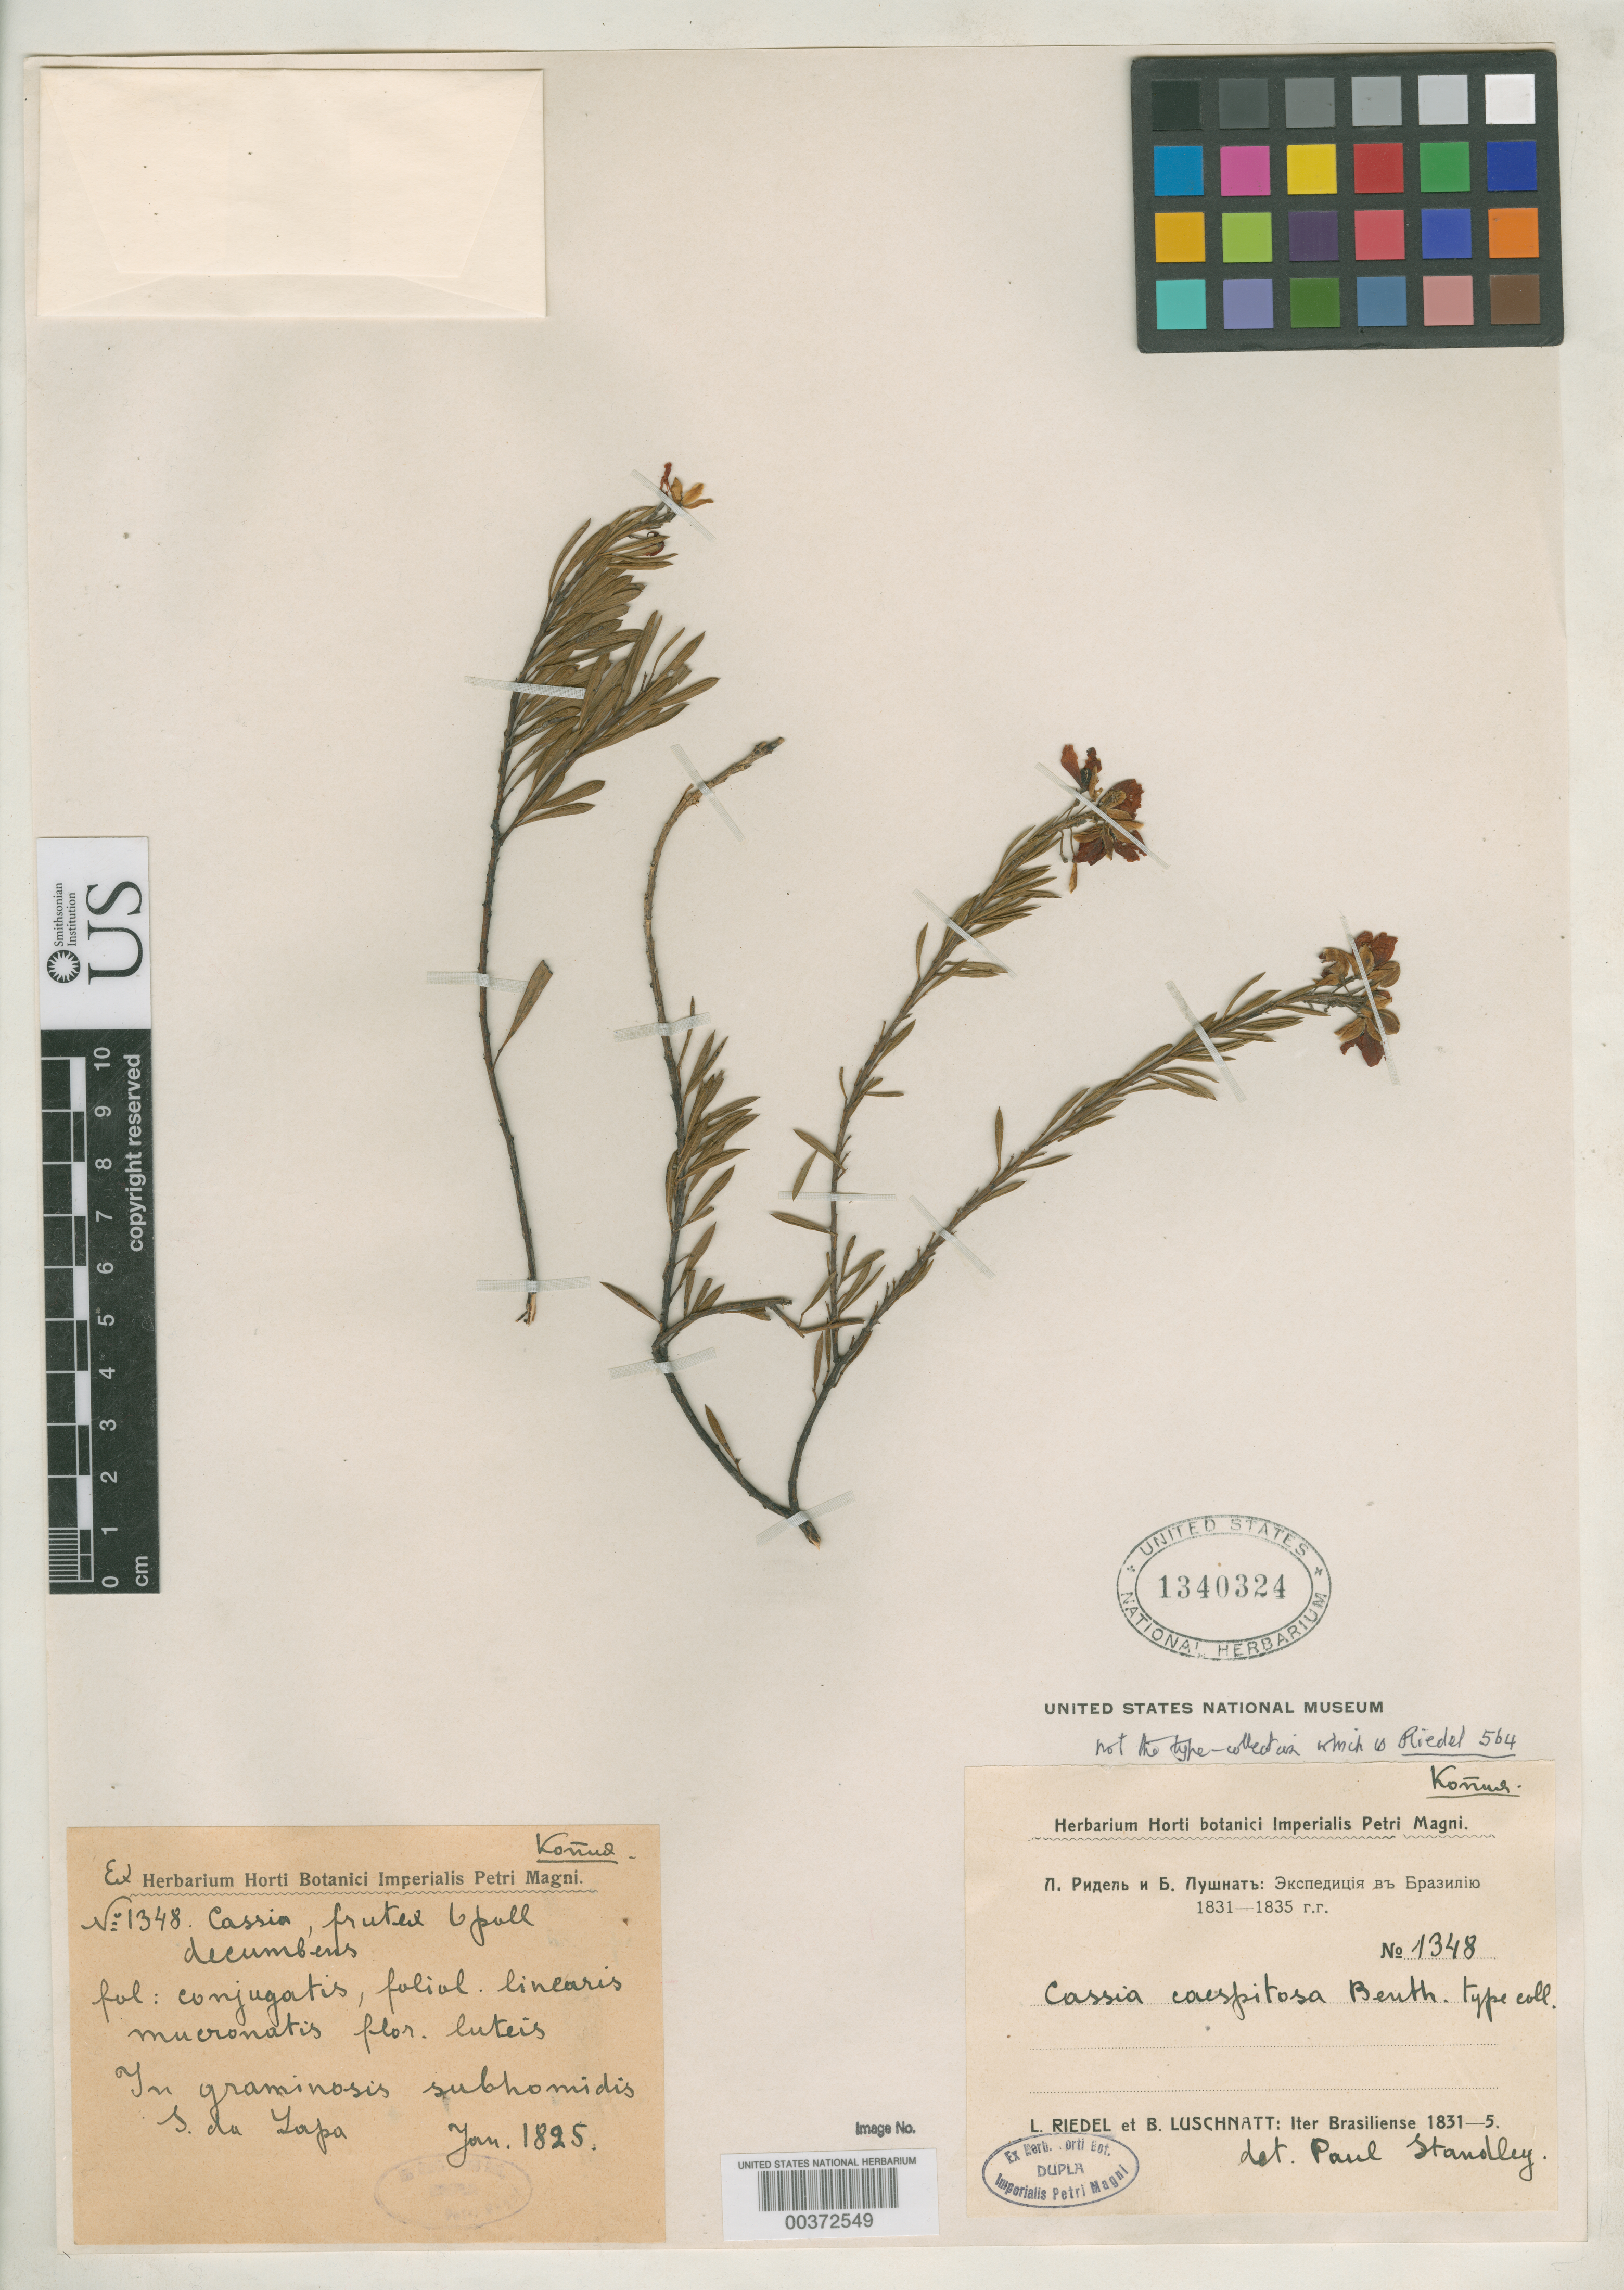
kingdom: Plantae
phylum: Tracheophyta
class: Magnoliopsida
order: Fabales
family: Fabaceae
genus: Cassia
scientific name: Cassia caespitosa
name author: Benth. in Mart.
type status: Possible Syntype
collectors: L. Riedel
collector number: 1348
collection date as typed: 1831 to -- --- 1835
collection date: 1831/1835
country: Brazil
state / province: Minas Gerais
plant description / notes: Protologue does not cite collection number (but locality matches); [lecto]type collection is Riedel 564 (K) and this collection is not [syn]type according to Irwin & Barneby, Mem. NYBG 30: 200 (1977).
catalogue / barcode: US 1340324